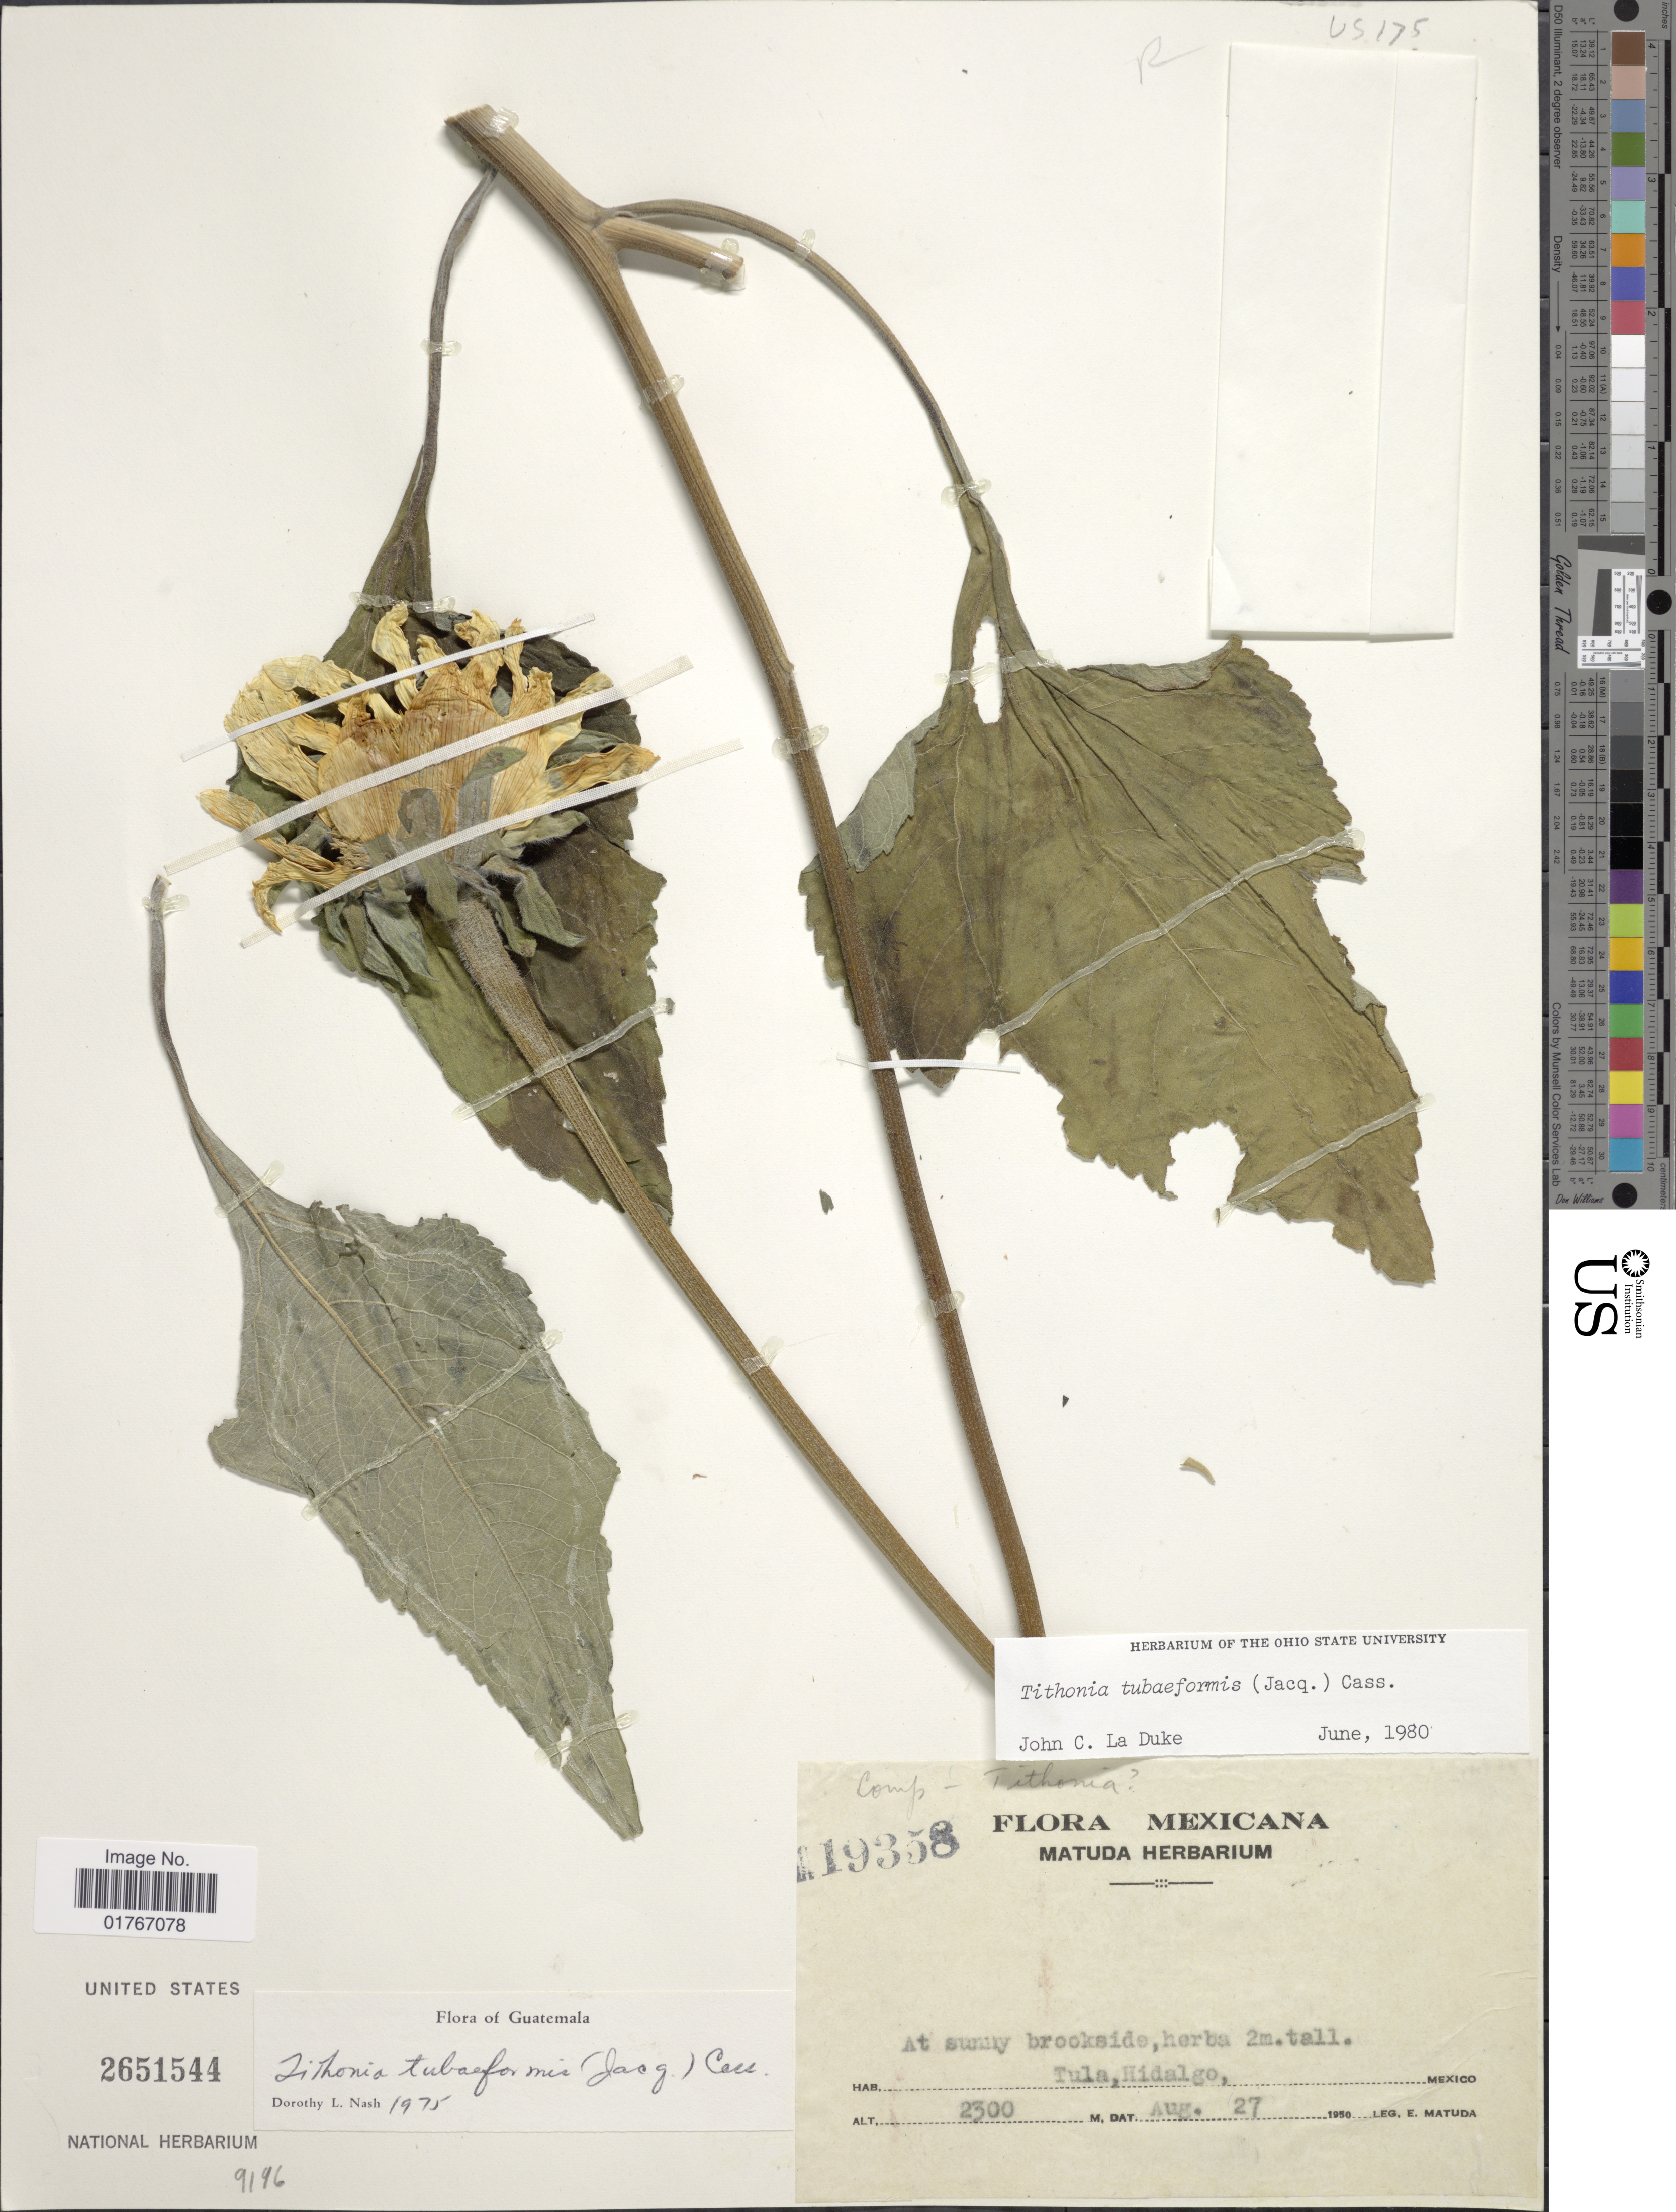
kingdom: Plantae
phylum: Tracheophyta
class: Magnoliopsida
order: Asterales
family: Asteraceae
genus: Tithonia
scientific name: Tithonia tubaeformis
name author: (Jacq.) Cass.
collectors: E. Matuda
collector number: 19358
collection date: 1950-08-27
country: Mexico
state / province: Hidalgo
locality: brookside, Tula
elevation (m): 2300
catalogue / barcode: US 2651544